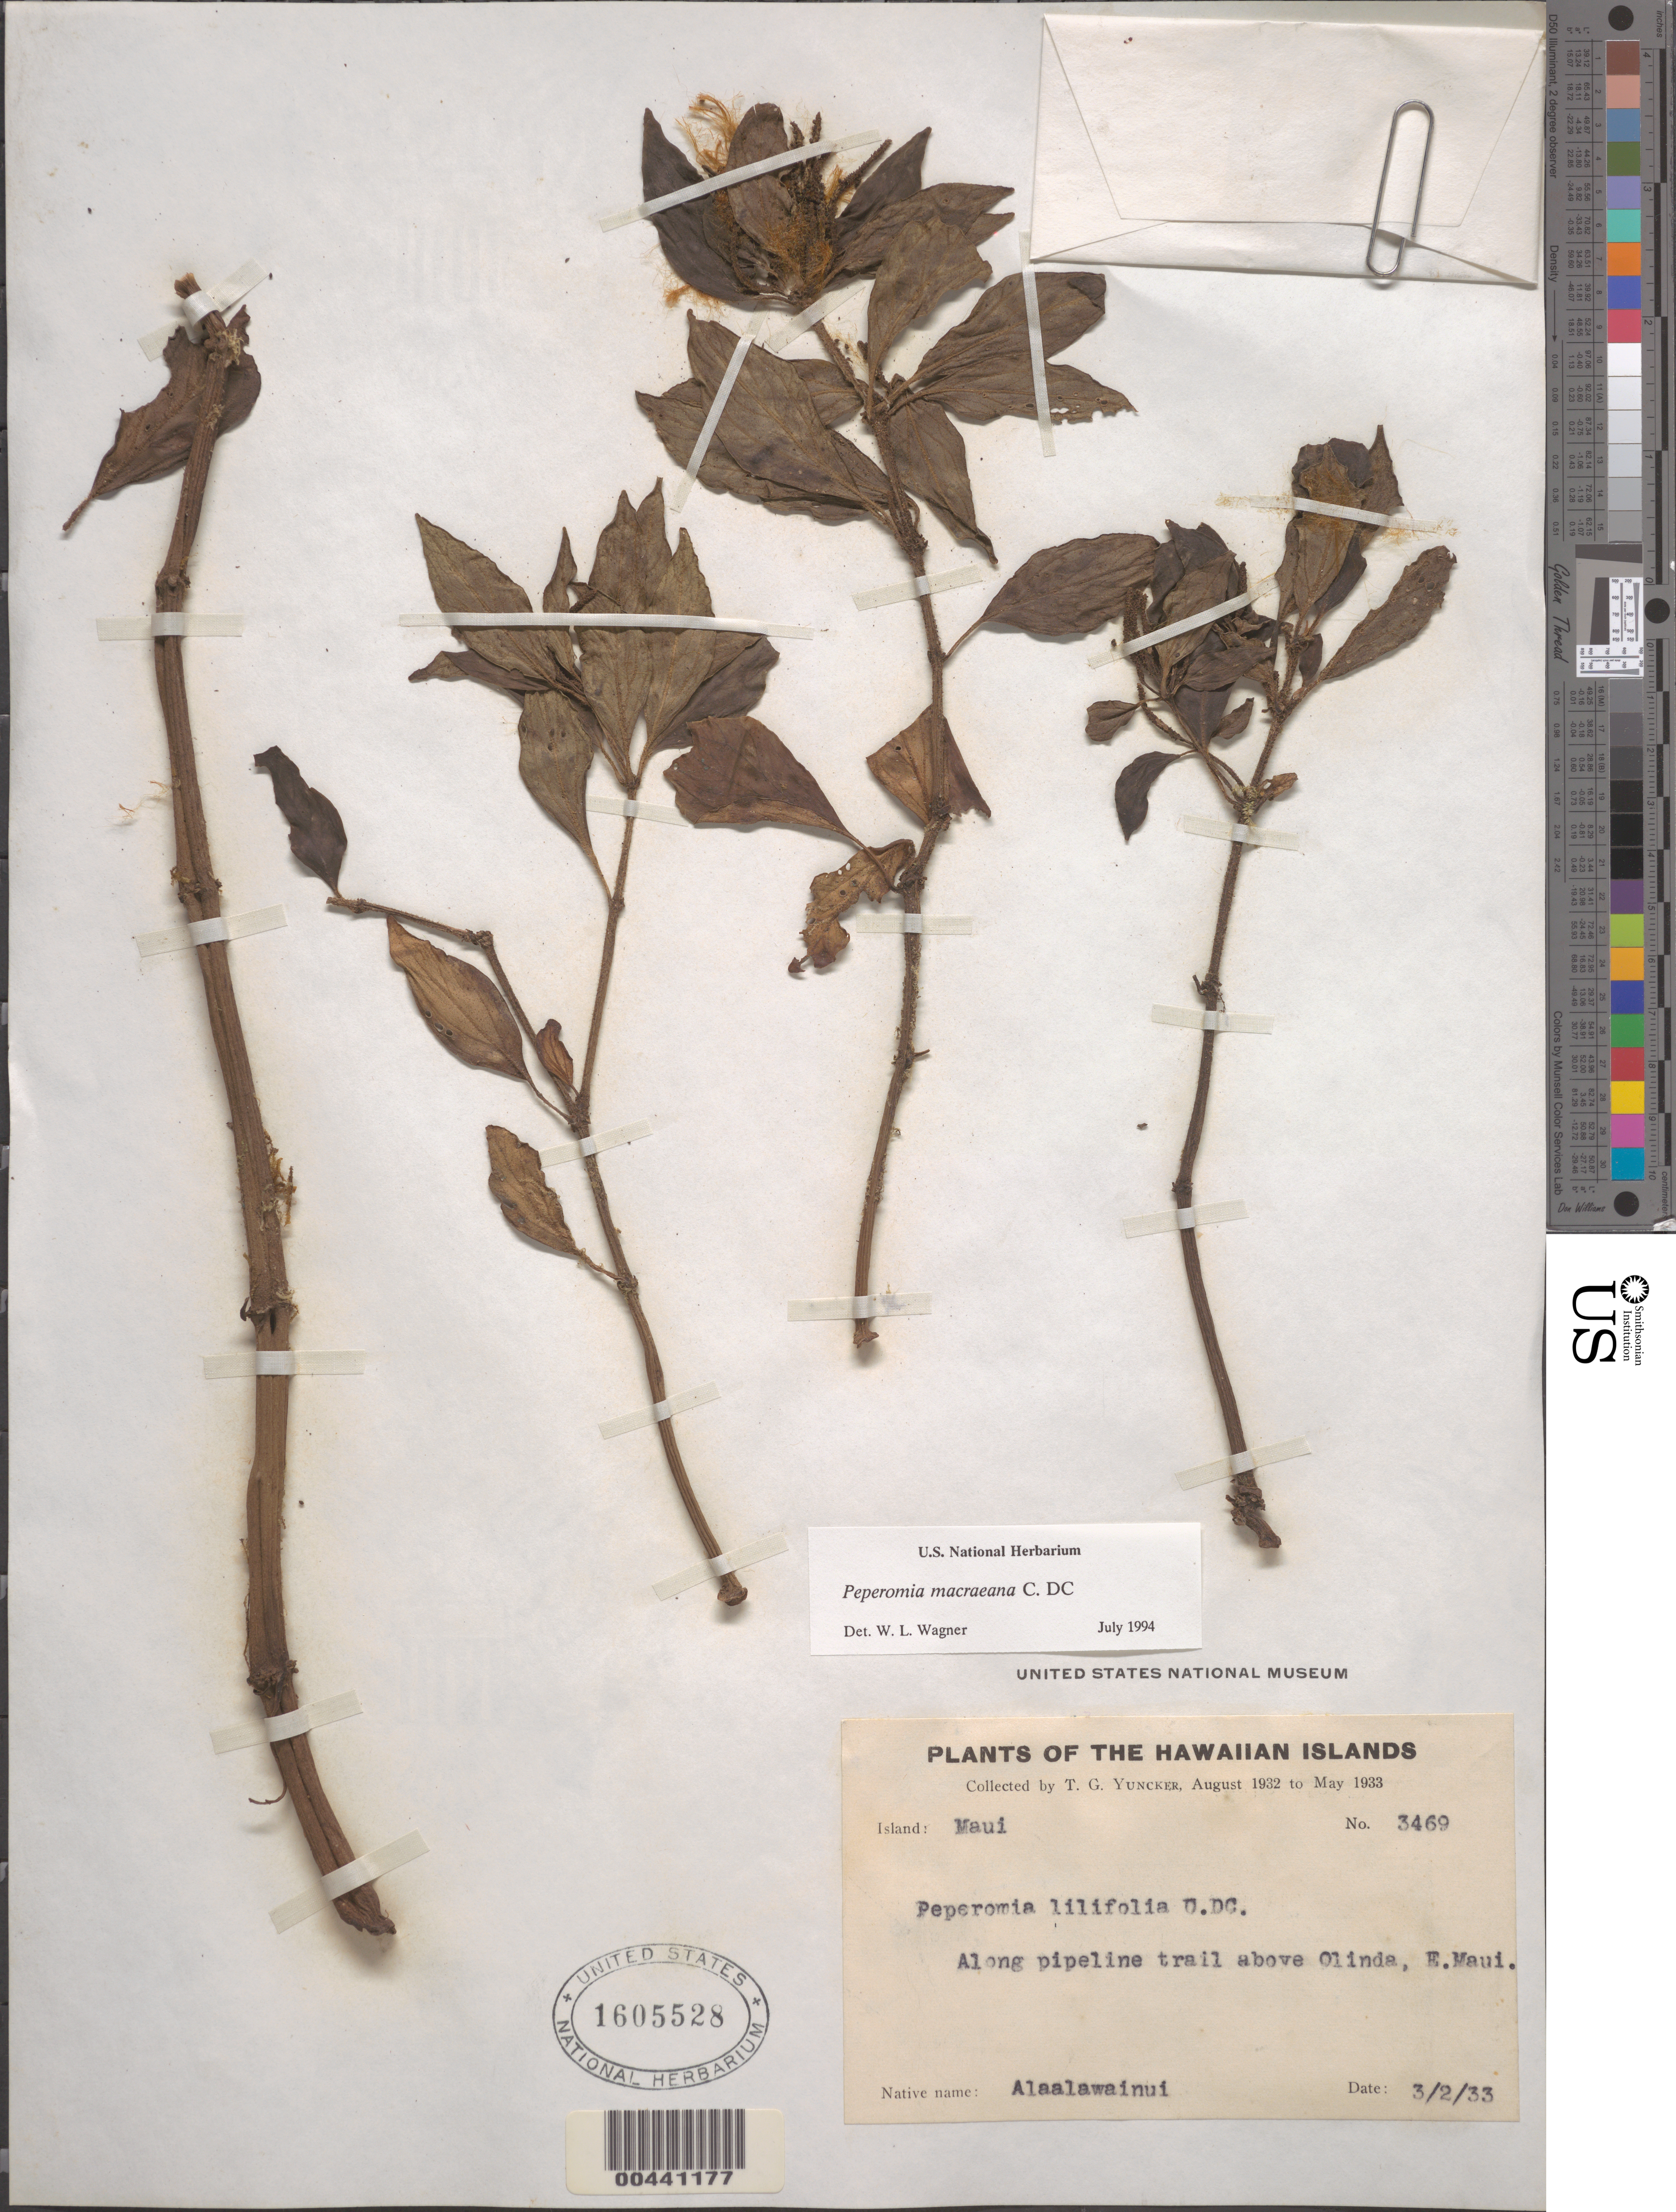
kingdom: Plantae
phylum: Tracheophyta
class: Magnoliopsida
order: Piperales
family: Piperaceae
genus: Peperomia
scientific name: Peperomia macraeana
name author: C. DC.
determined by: Wagner, W. L., (BOT), Smithsonian Institution - National Museum of Natural History (UNITED STATES)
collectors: T. G. Yuncker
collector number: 3469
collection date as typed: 2 Mar 1933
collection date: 1933-03-02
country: United States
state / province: Hawaii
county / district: Maui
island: Maui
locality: Along pipeline trail above Olinda, E Maui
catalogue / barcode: US 1605528